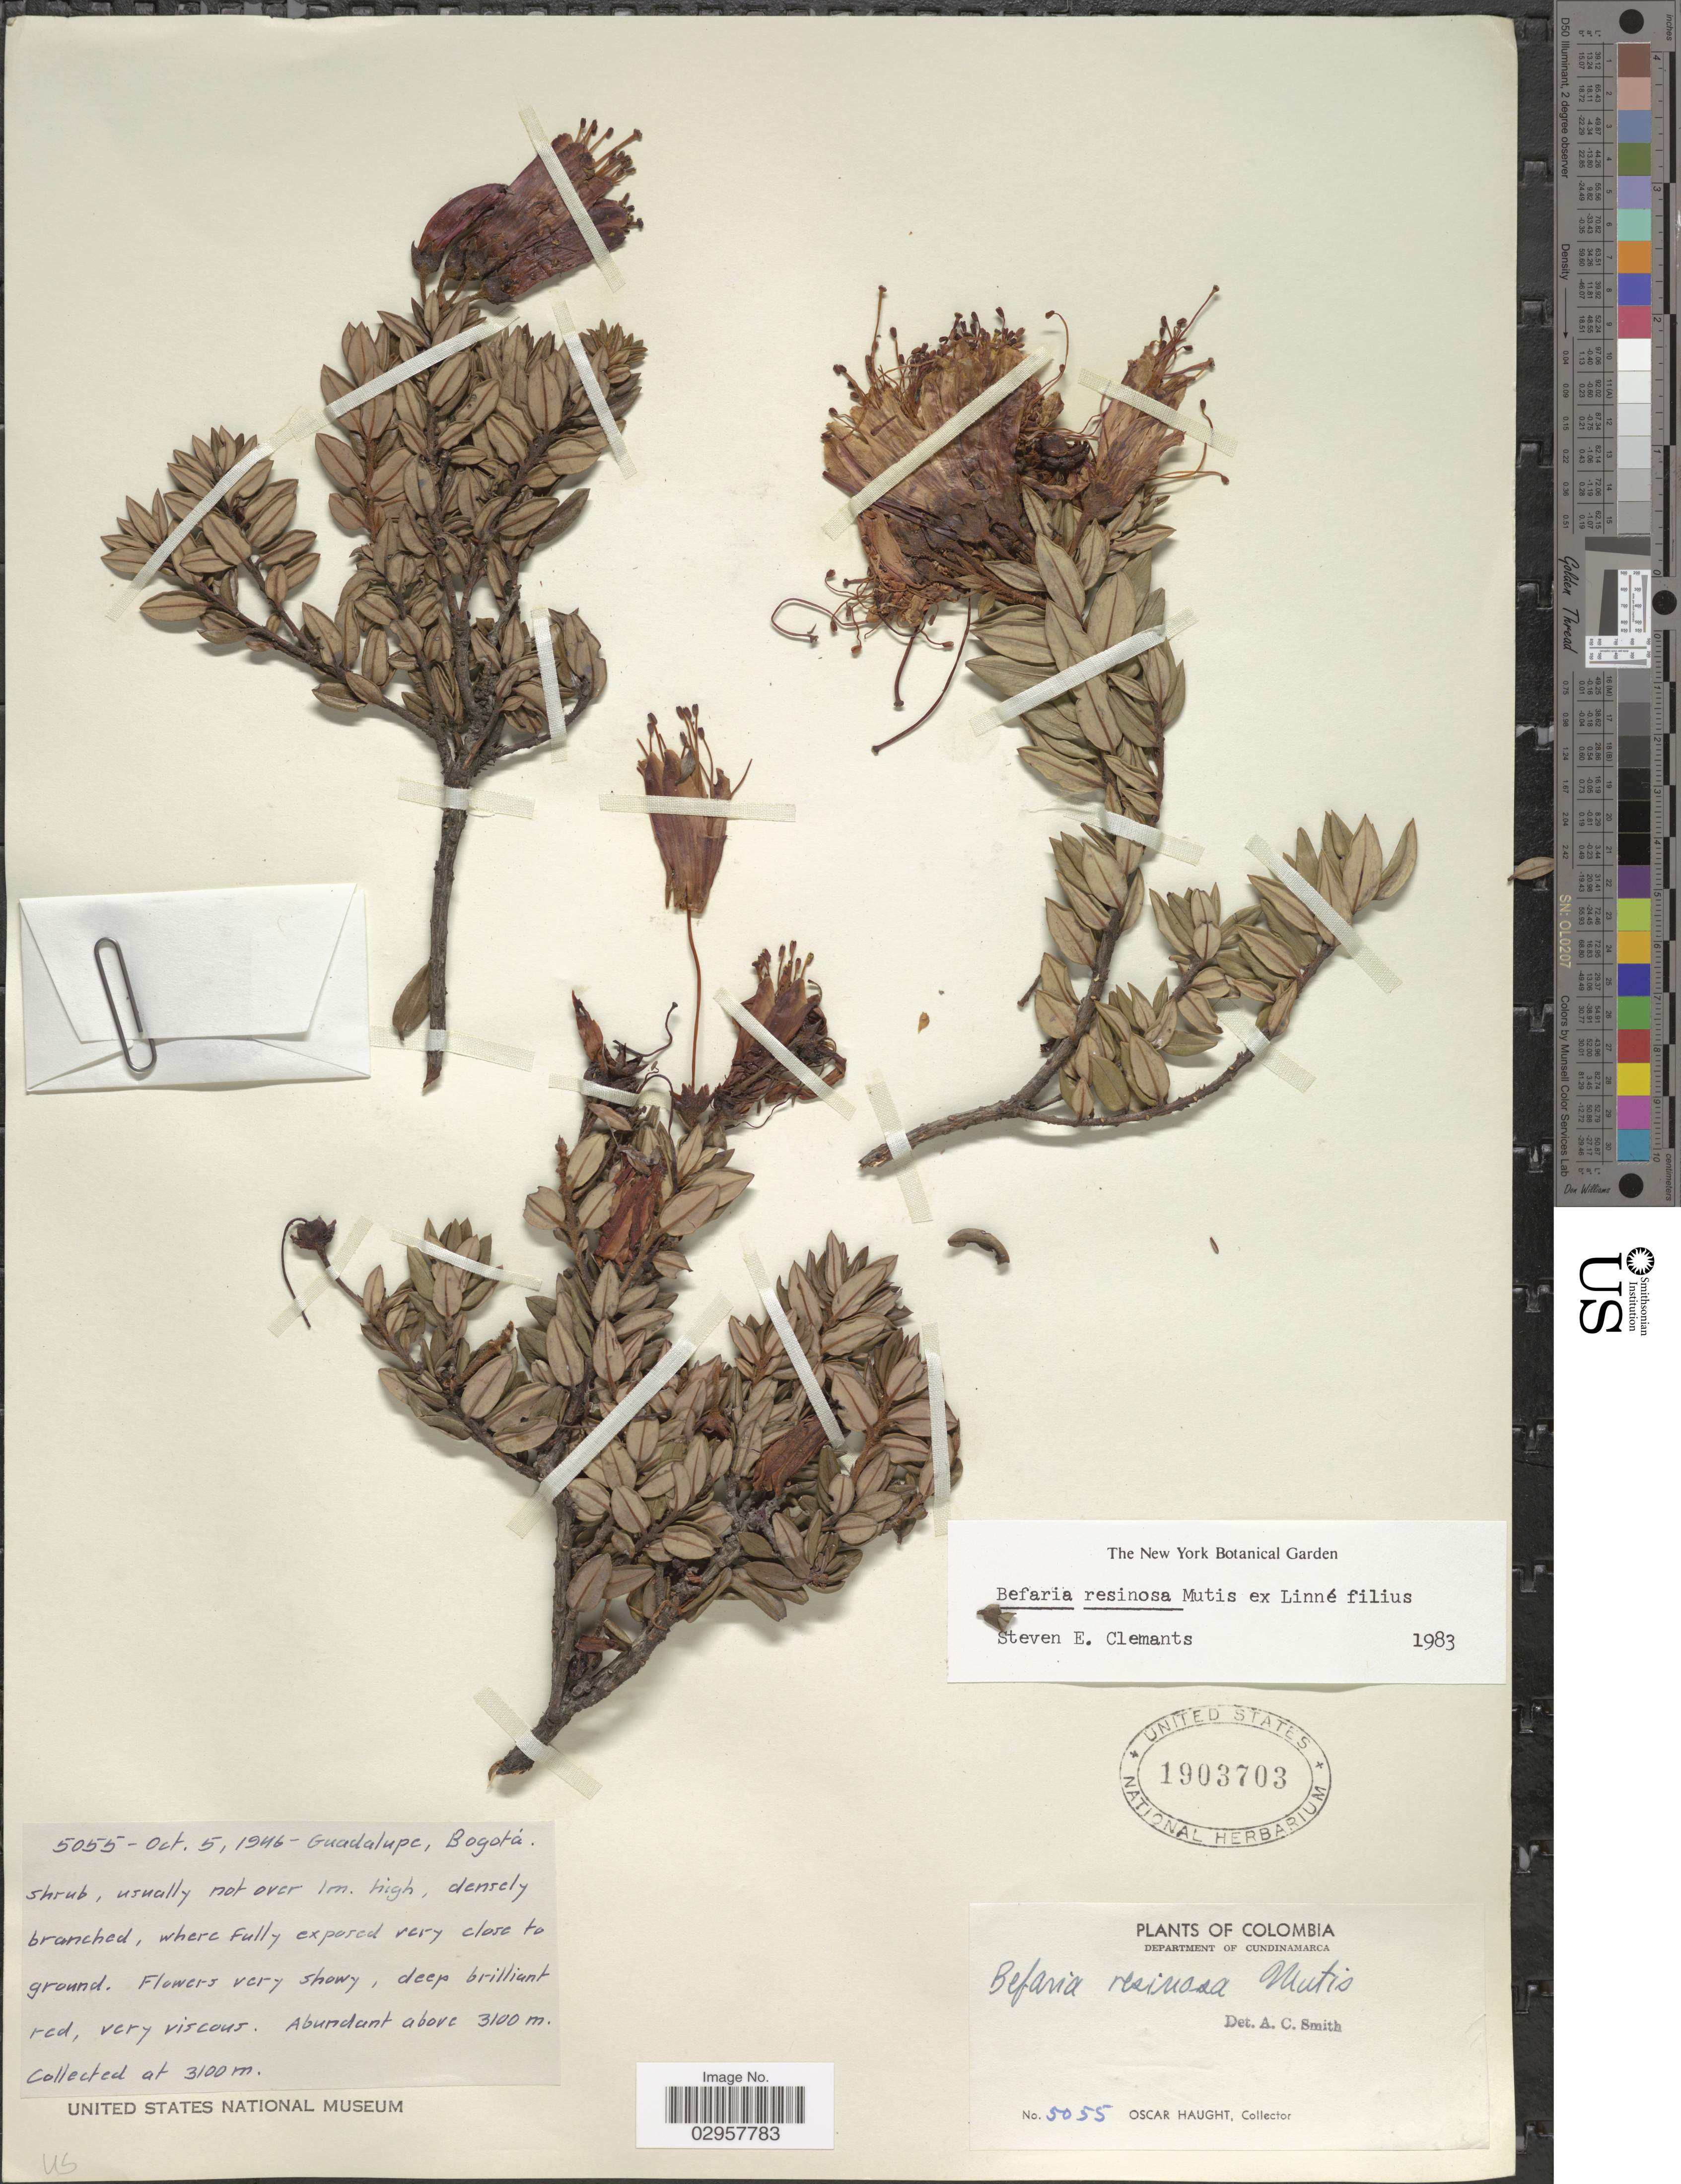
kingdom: Plantae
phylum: Tracheophyta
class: Magnoliopsida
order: Ericales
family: Ericaceae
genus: Befaria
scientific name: Befaria resinosa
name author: Mutis ex L. f.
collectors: O. L. Haught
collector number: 5055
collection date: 1946-10-05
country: Colombia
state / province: Cundinamarca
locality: Guadalupe, Bogotá. Department of Cundinamarca.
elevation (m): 3100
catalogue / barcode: US 1903703